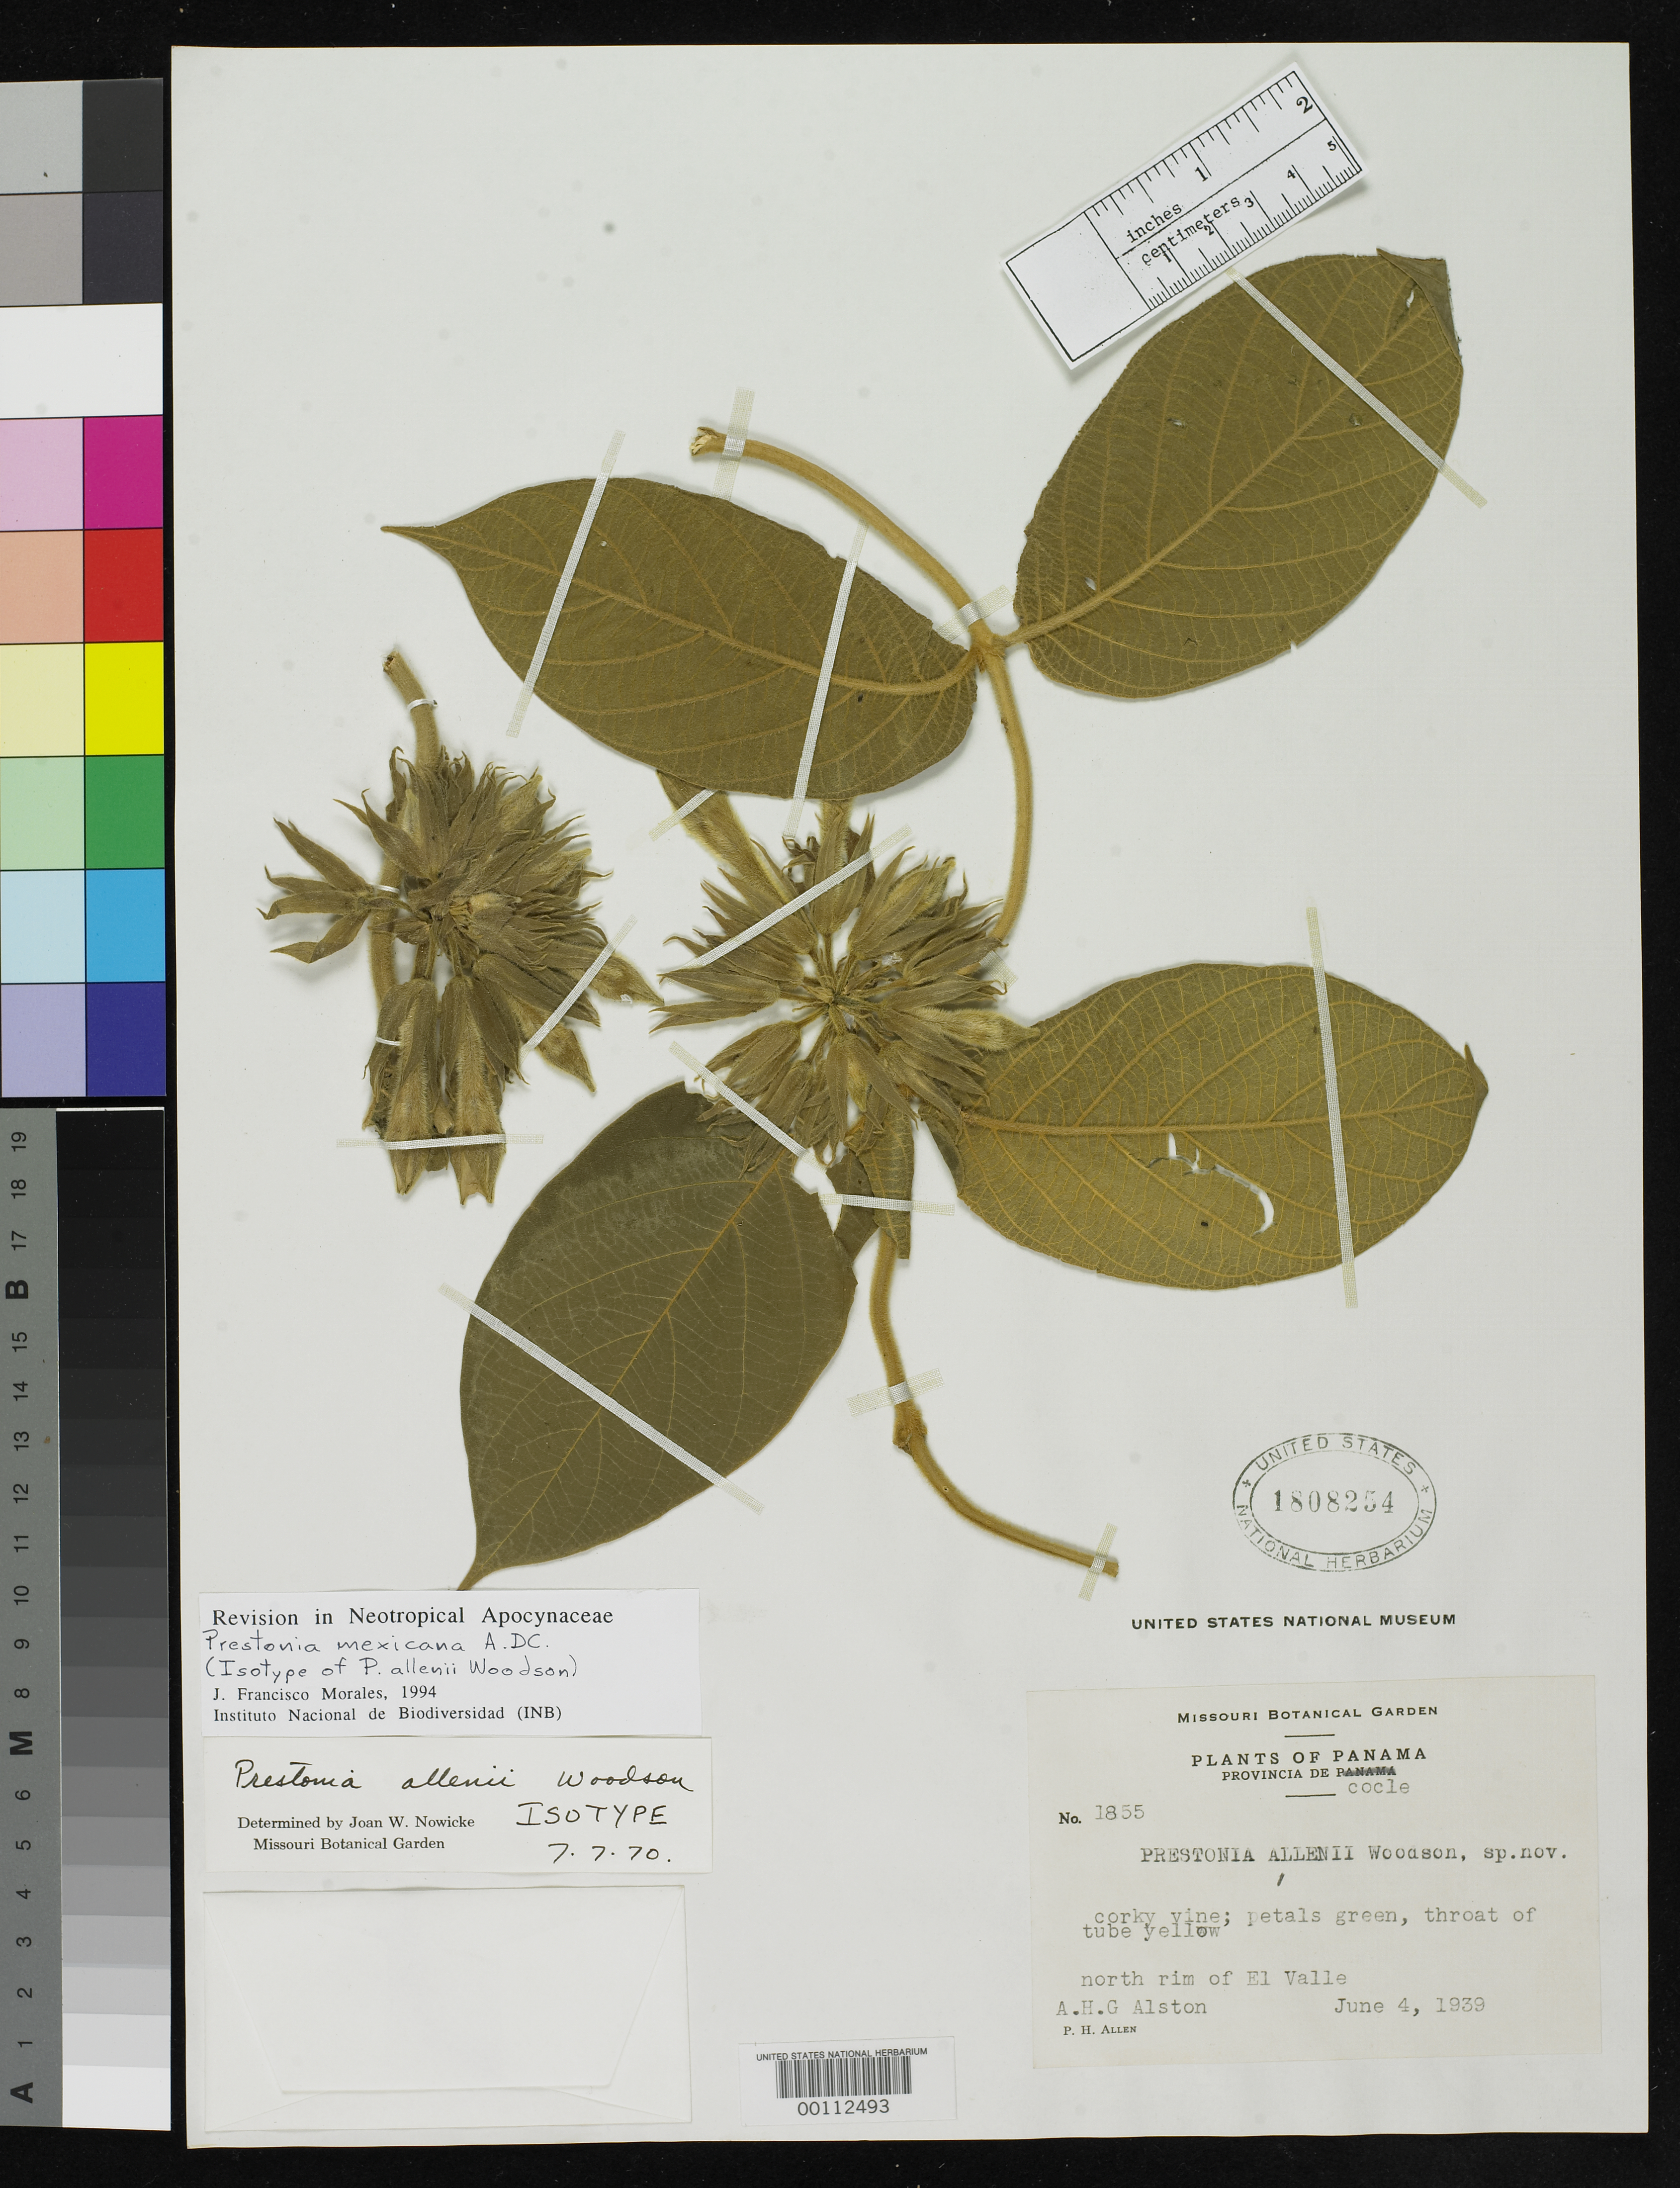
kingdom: Plantae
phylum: Tracheophyta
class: Magnoliopsida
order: Gentianales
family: Apocynaceae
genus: Prestonia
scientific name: Prestonia allenii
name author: Woodson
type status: Isotype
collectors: P. H. Allen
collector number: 1855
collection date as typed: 04 Jun 1939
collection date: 1939-06-04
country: Panama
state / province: Coclé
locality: North rim of el Valle.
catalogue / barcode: US 1808254